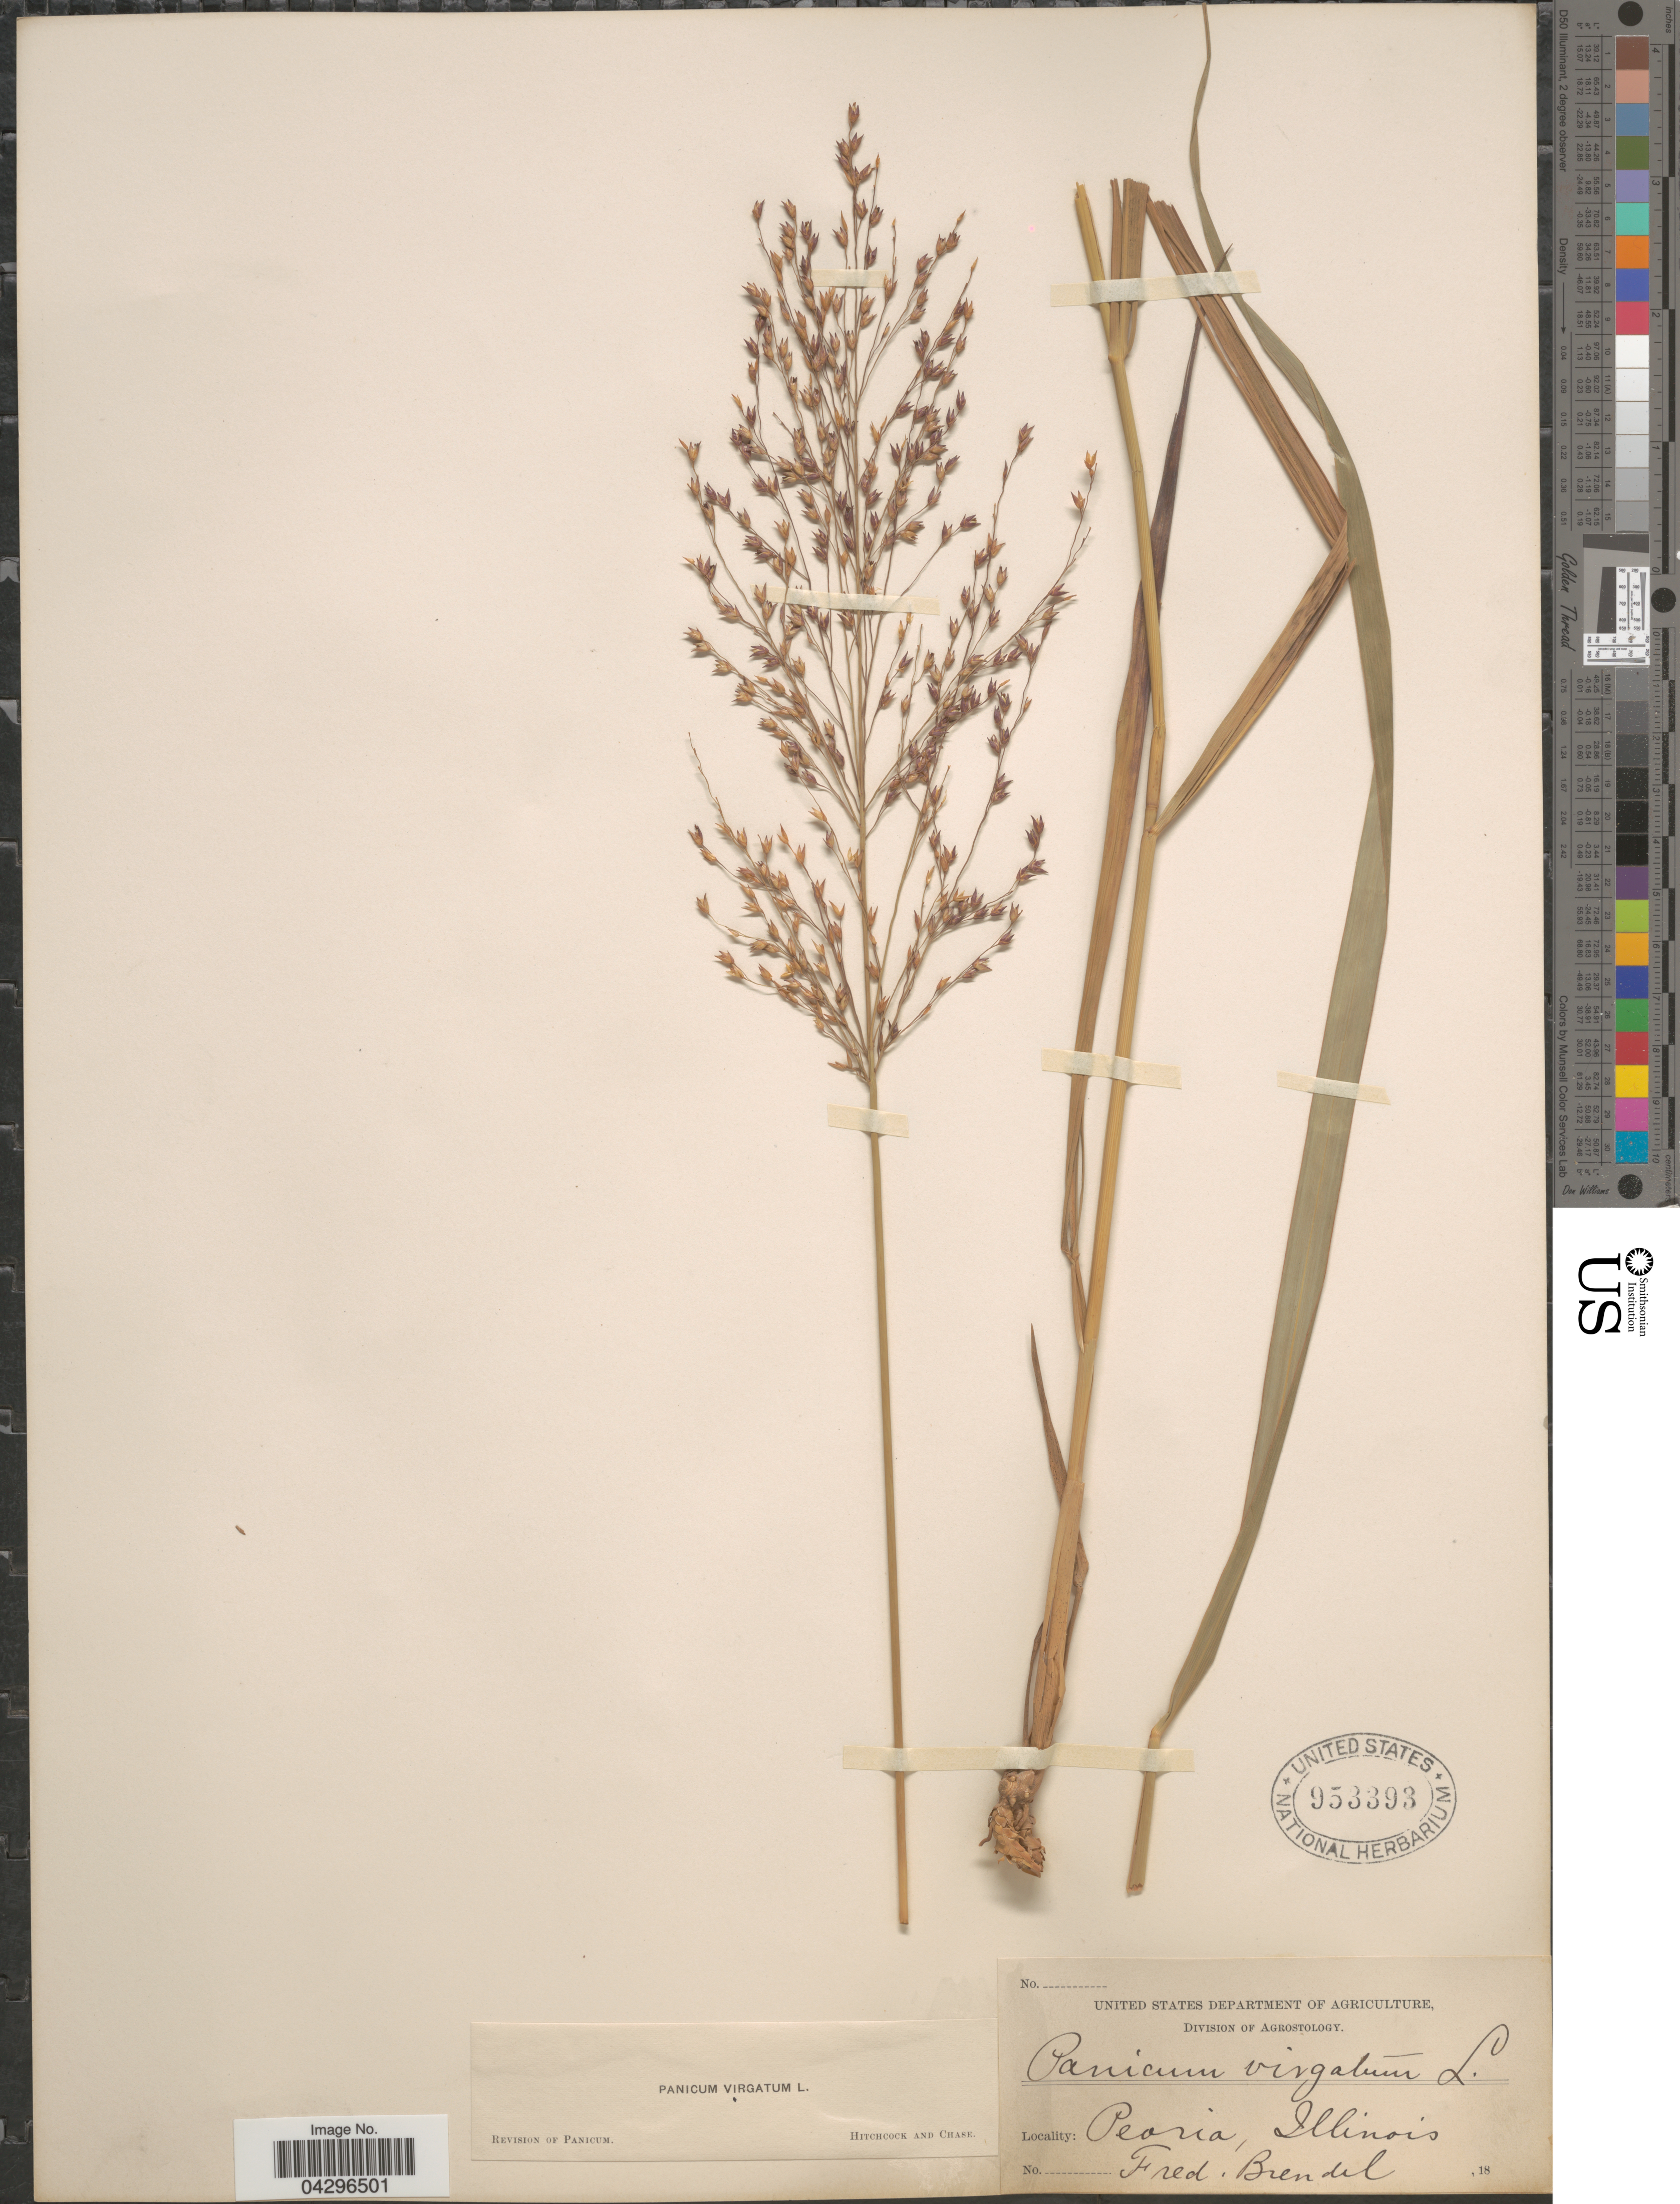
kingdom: Plantae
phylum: Tracheophyta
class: Liliopsida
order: Poales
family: Poaceae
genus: Panicum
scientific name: Panicum virgatum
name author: L.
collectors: F. Brendel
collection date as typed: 18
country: United States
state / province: Illinois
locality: Peoria.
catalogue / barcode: US 953393